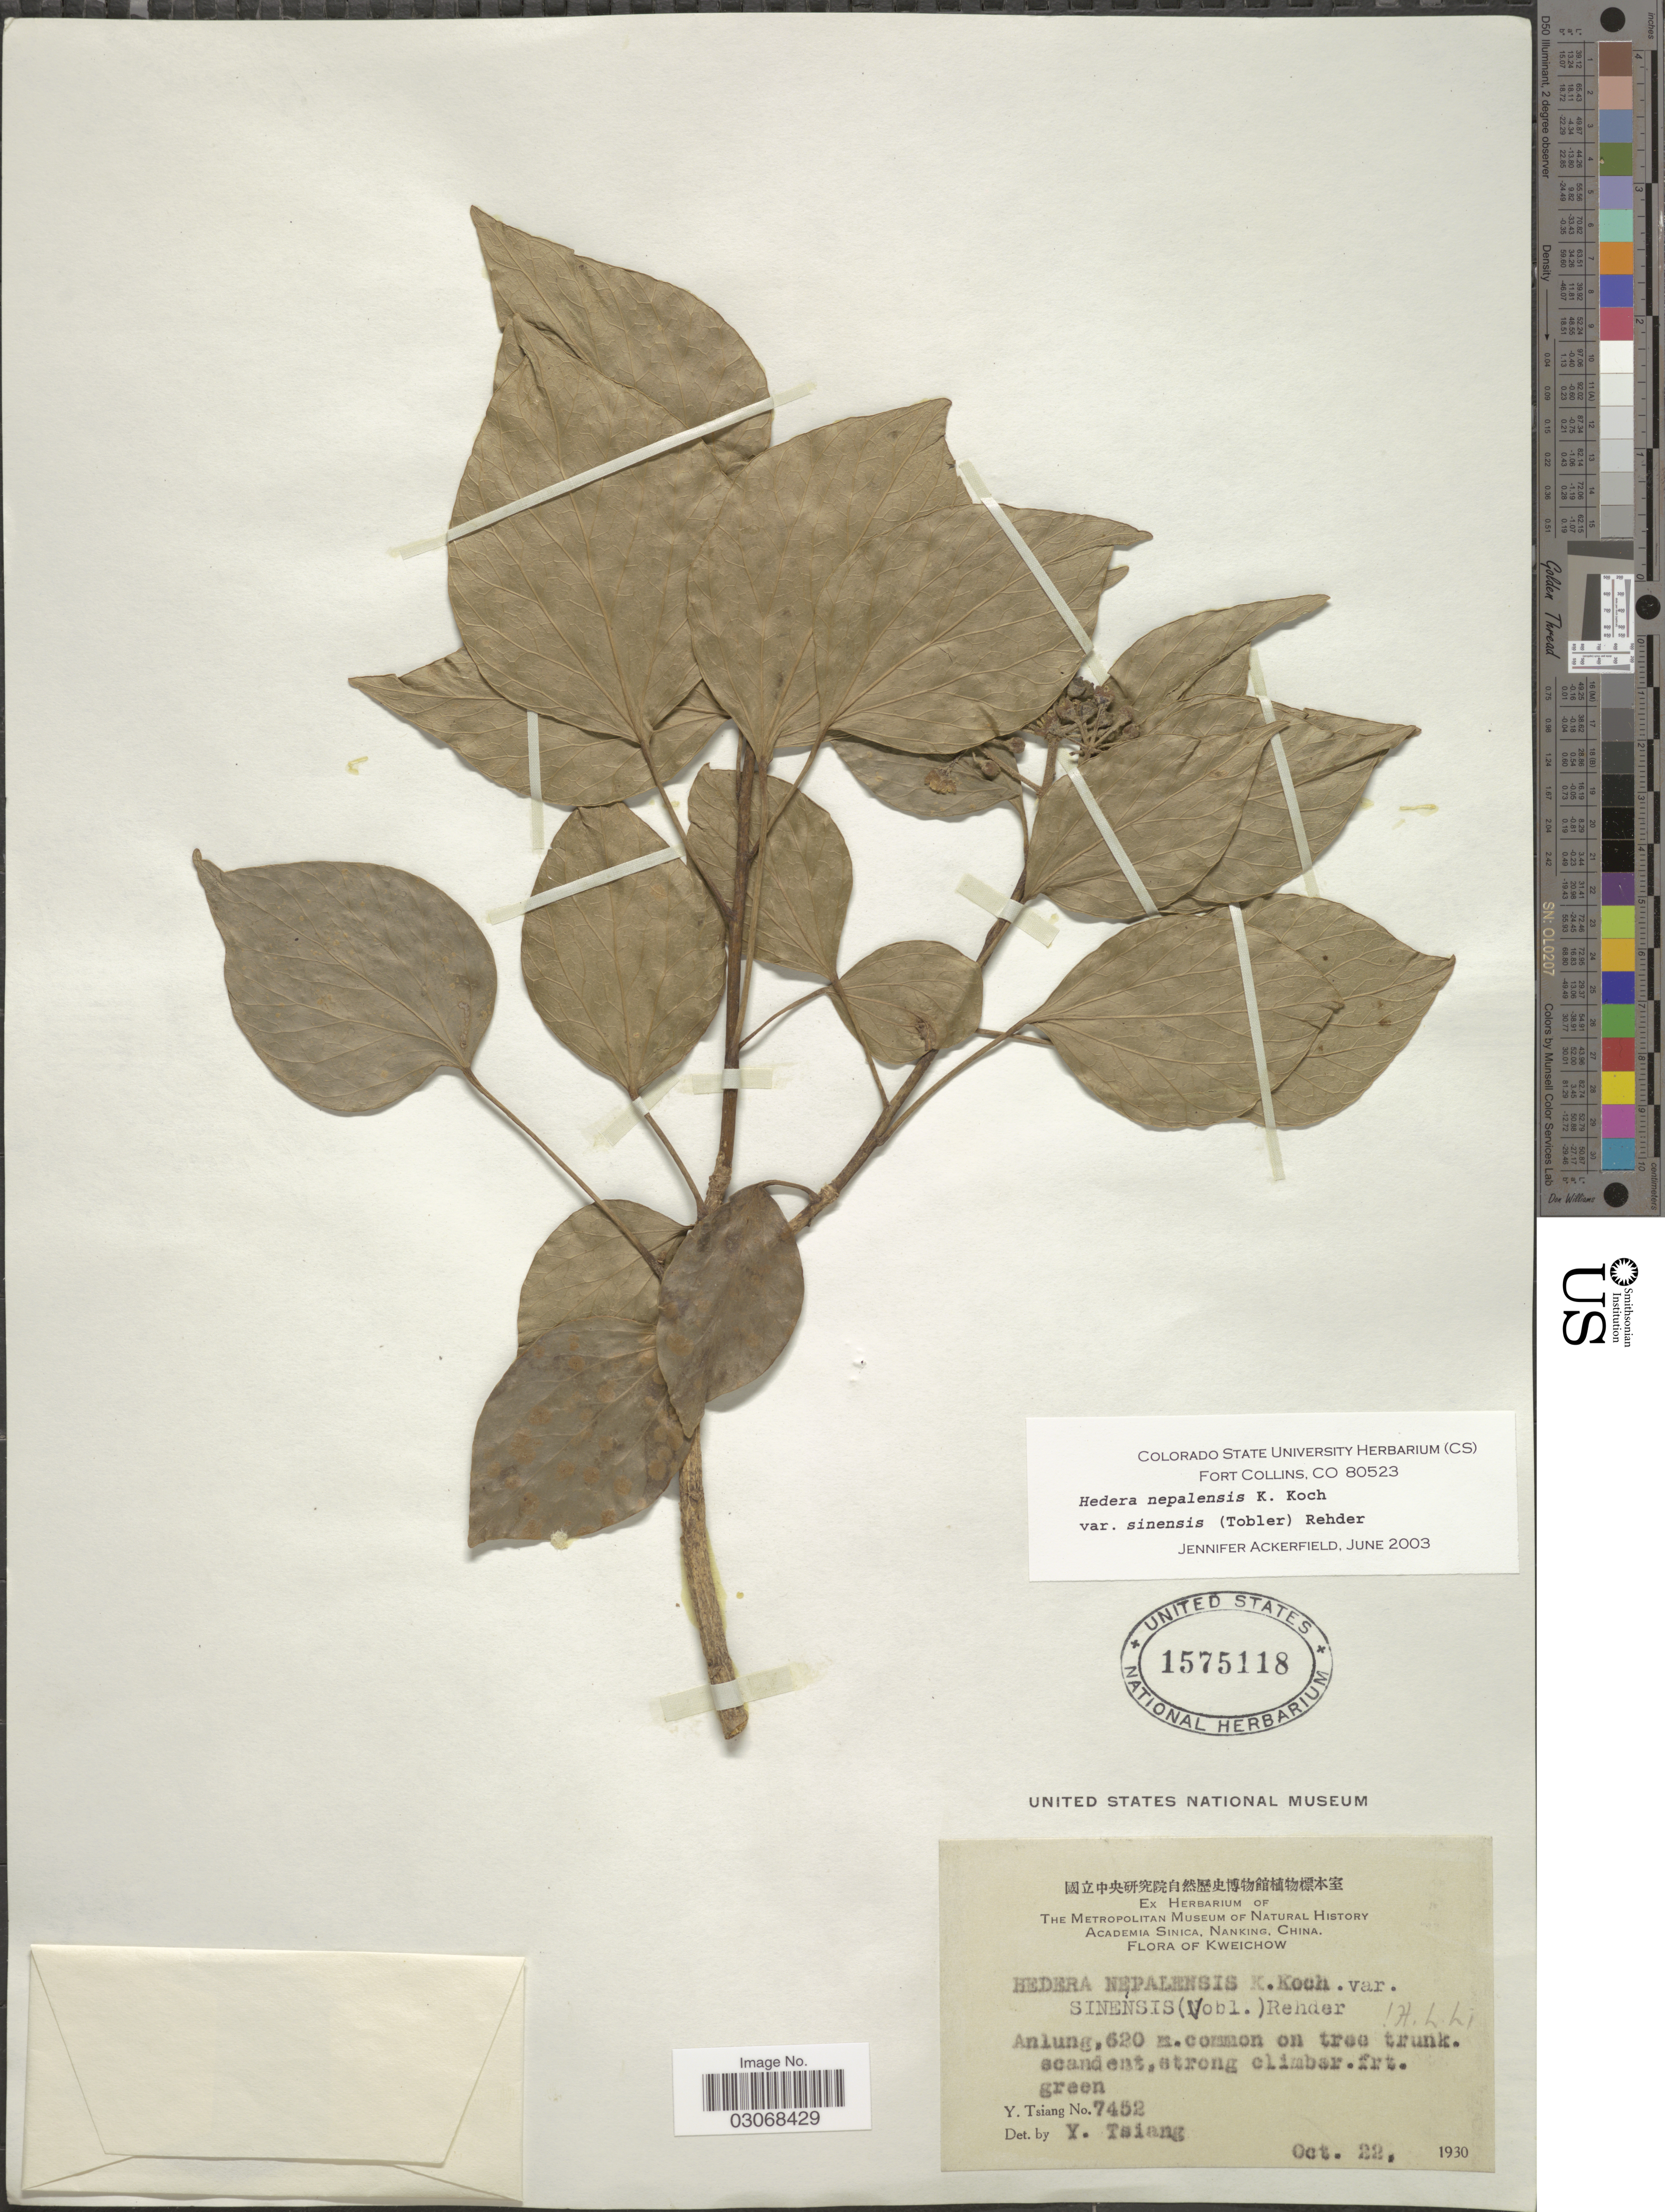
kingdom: Plantae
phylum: Tracheophyta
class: Magnoliopsida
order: Apiales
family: Araliaceae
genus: Hedera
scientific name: Hedera nepalensis var. sinensis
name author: (Tobler) Rehder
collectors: Y. Tsiang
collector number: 7452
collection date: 1930-10-22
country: China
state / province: Guizhou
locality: Anlung, Kweichow.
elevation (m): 620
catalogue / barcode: US 1575118